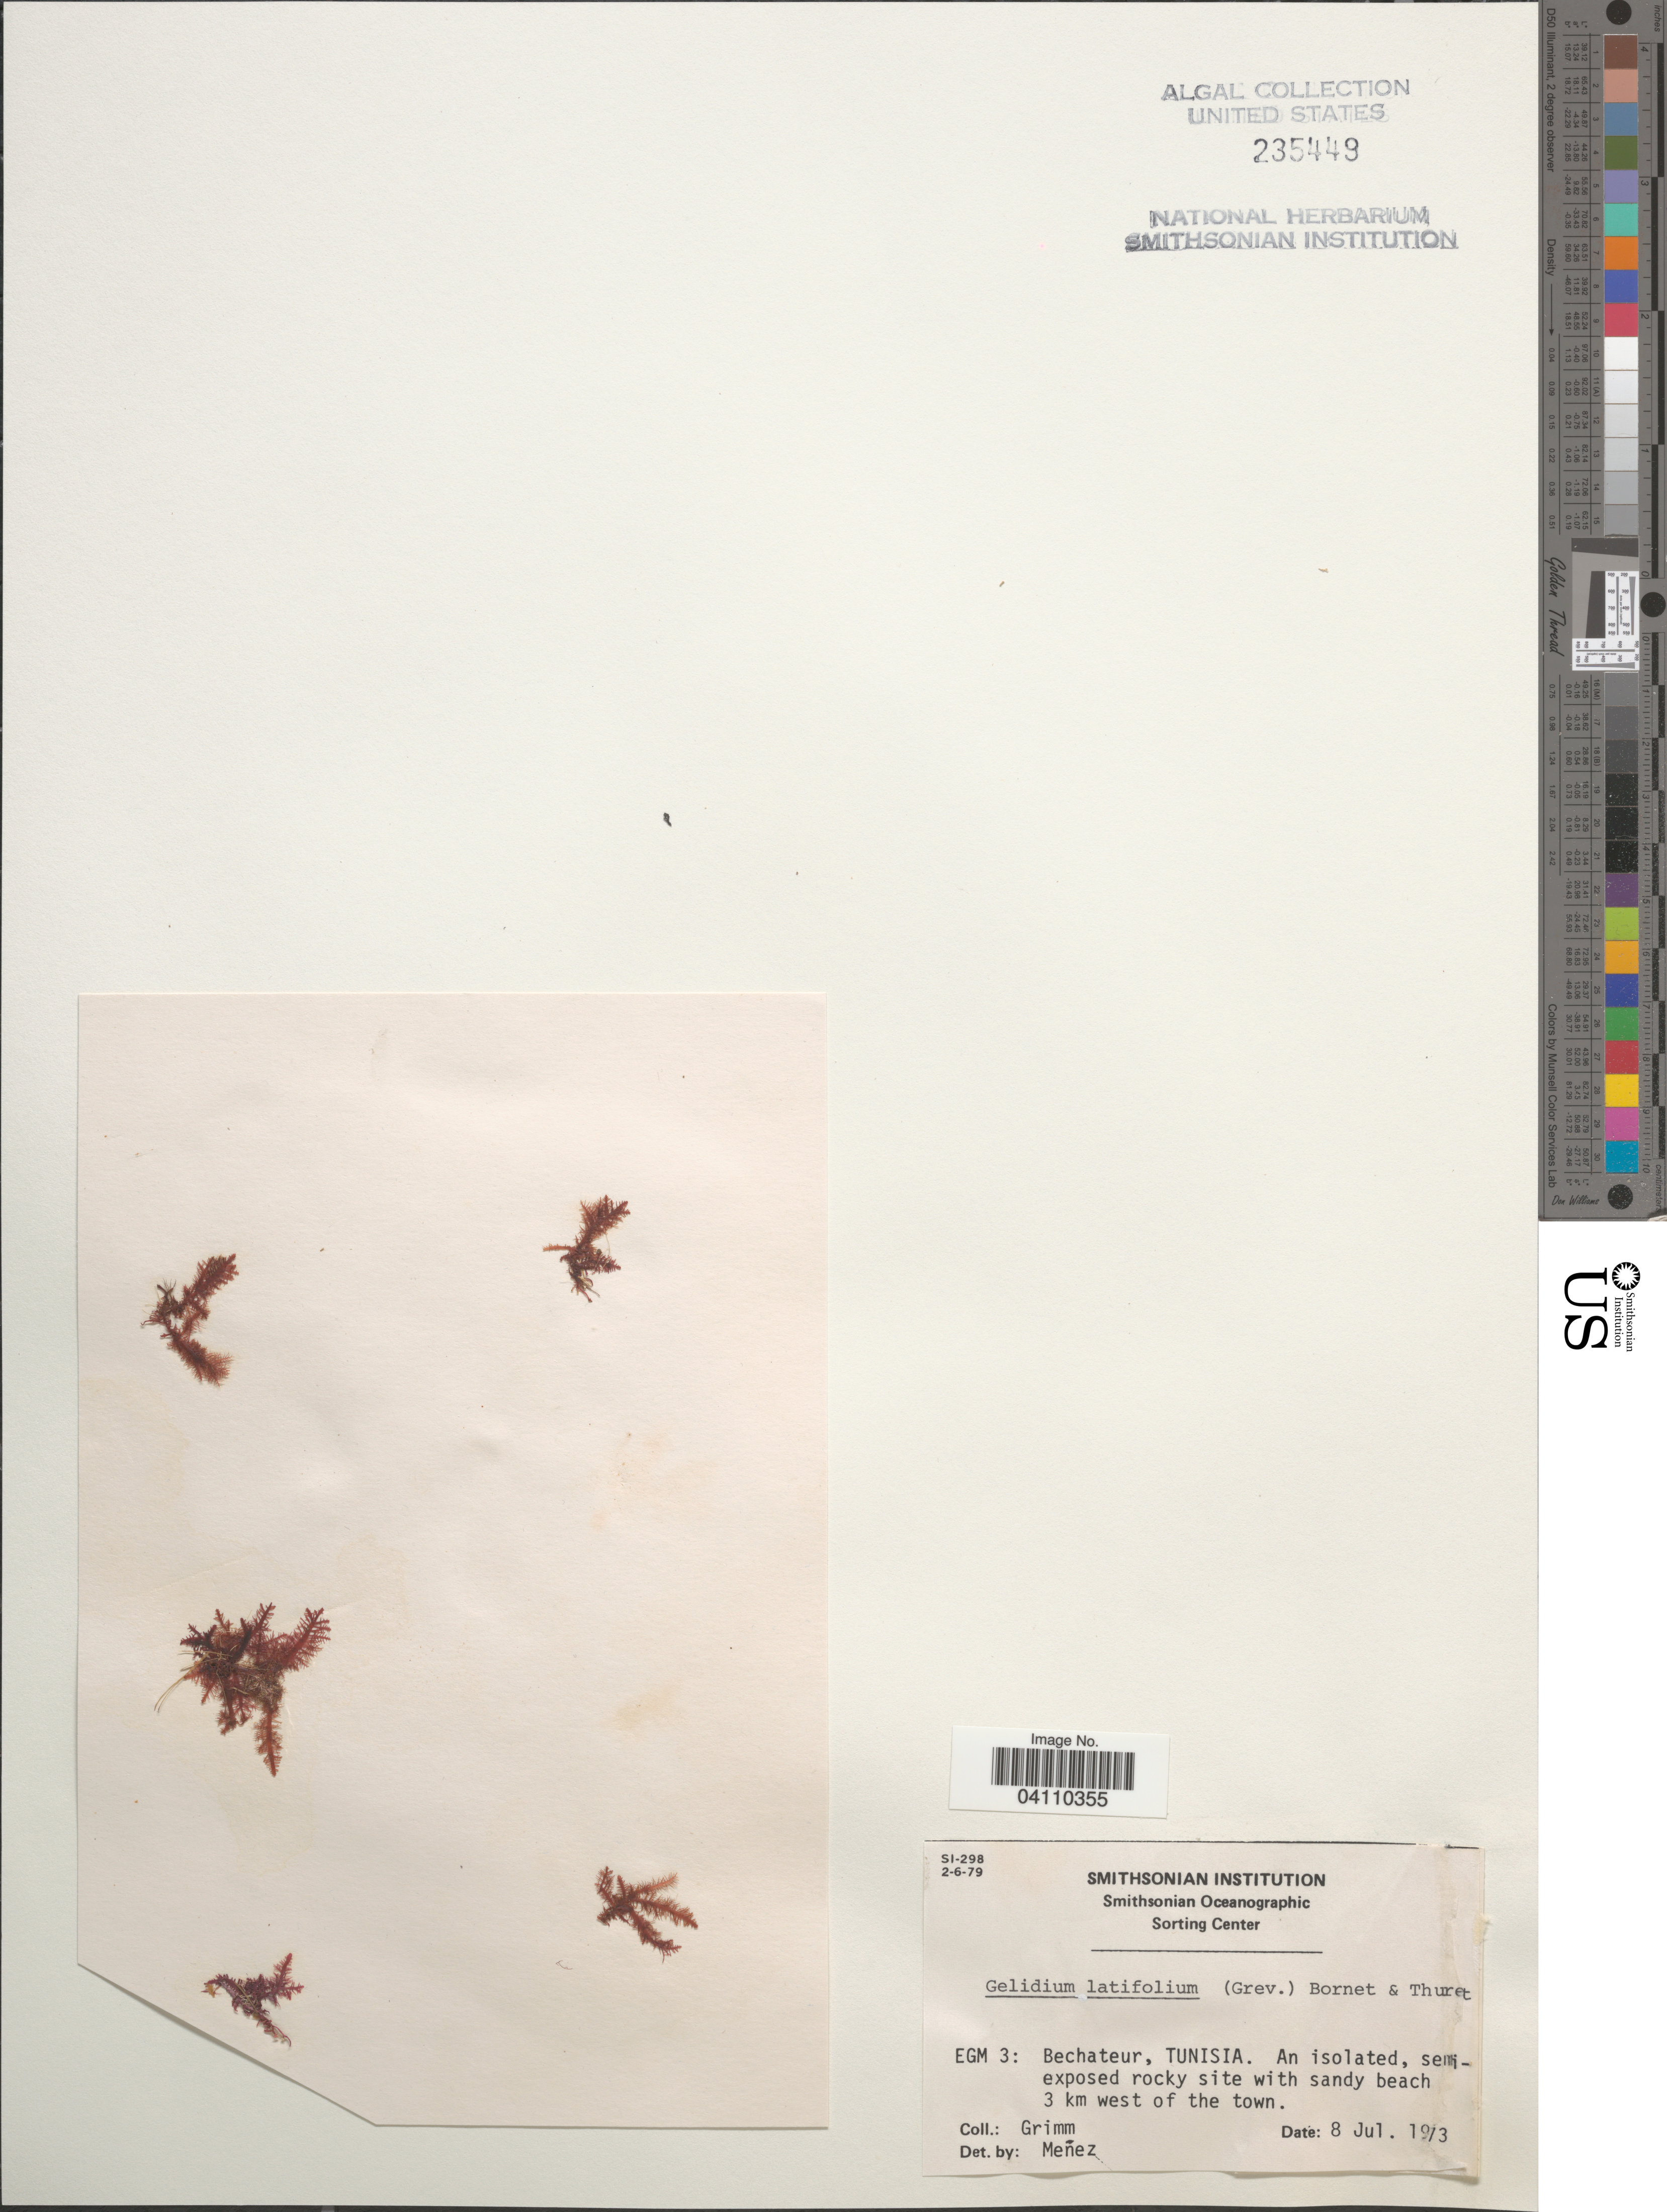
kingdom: Plantae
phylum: Rhodophyta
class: Florideophyceae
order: Gelidiales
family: Gelidiaceae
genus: Gelidium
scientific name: Gelidium spinosum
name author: (S.G. Gmel.) P.C. Silva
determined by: Algae name updating Project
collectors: Grimm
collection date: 1973-07-08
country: Tunisia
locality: EGM 3: Bechateur. Beach 3 km west of the town.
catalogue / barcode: US 235449